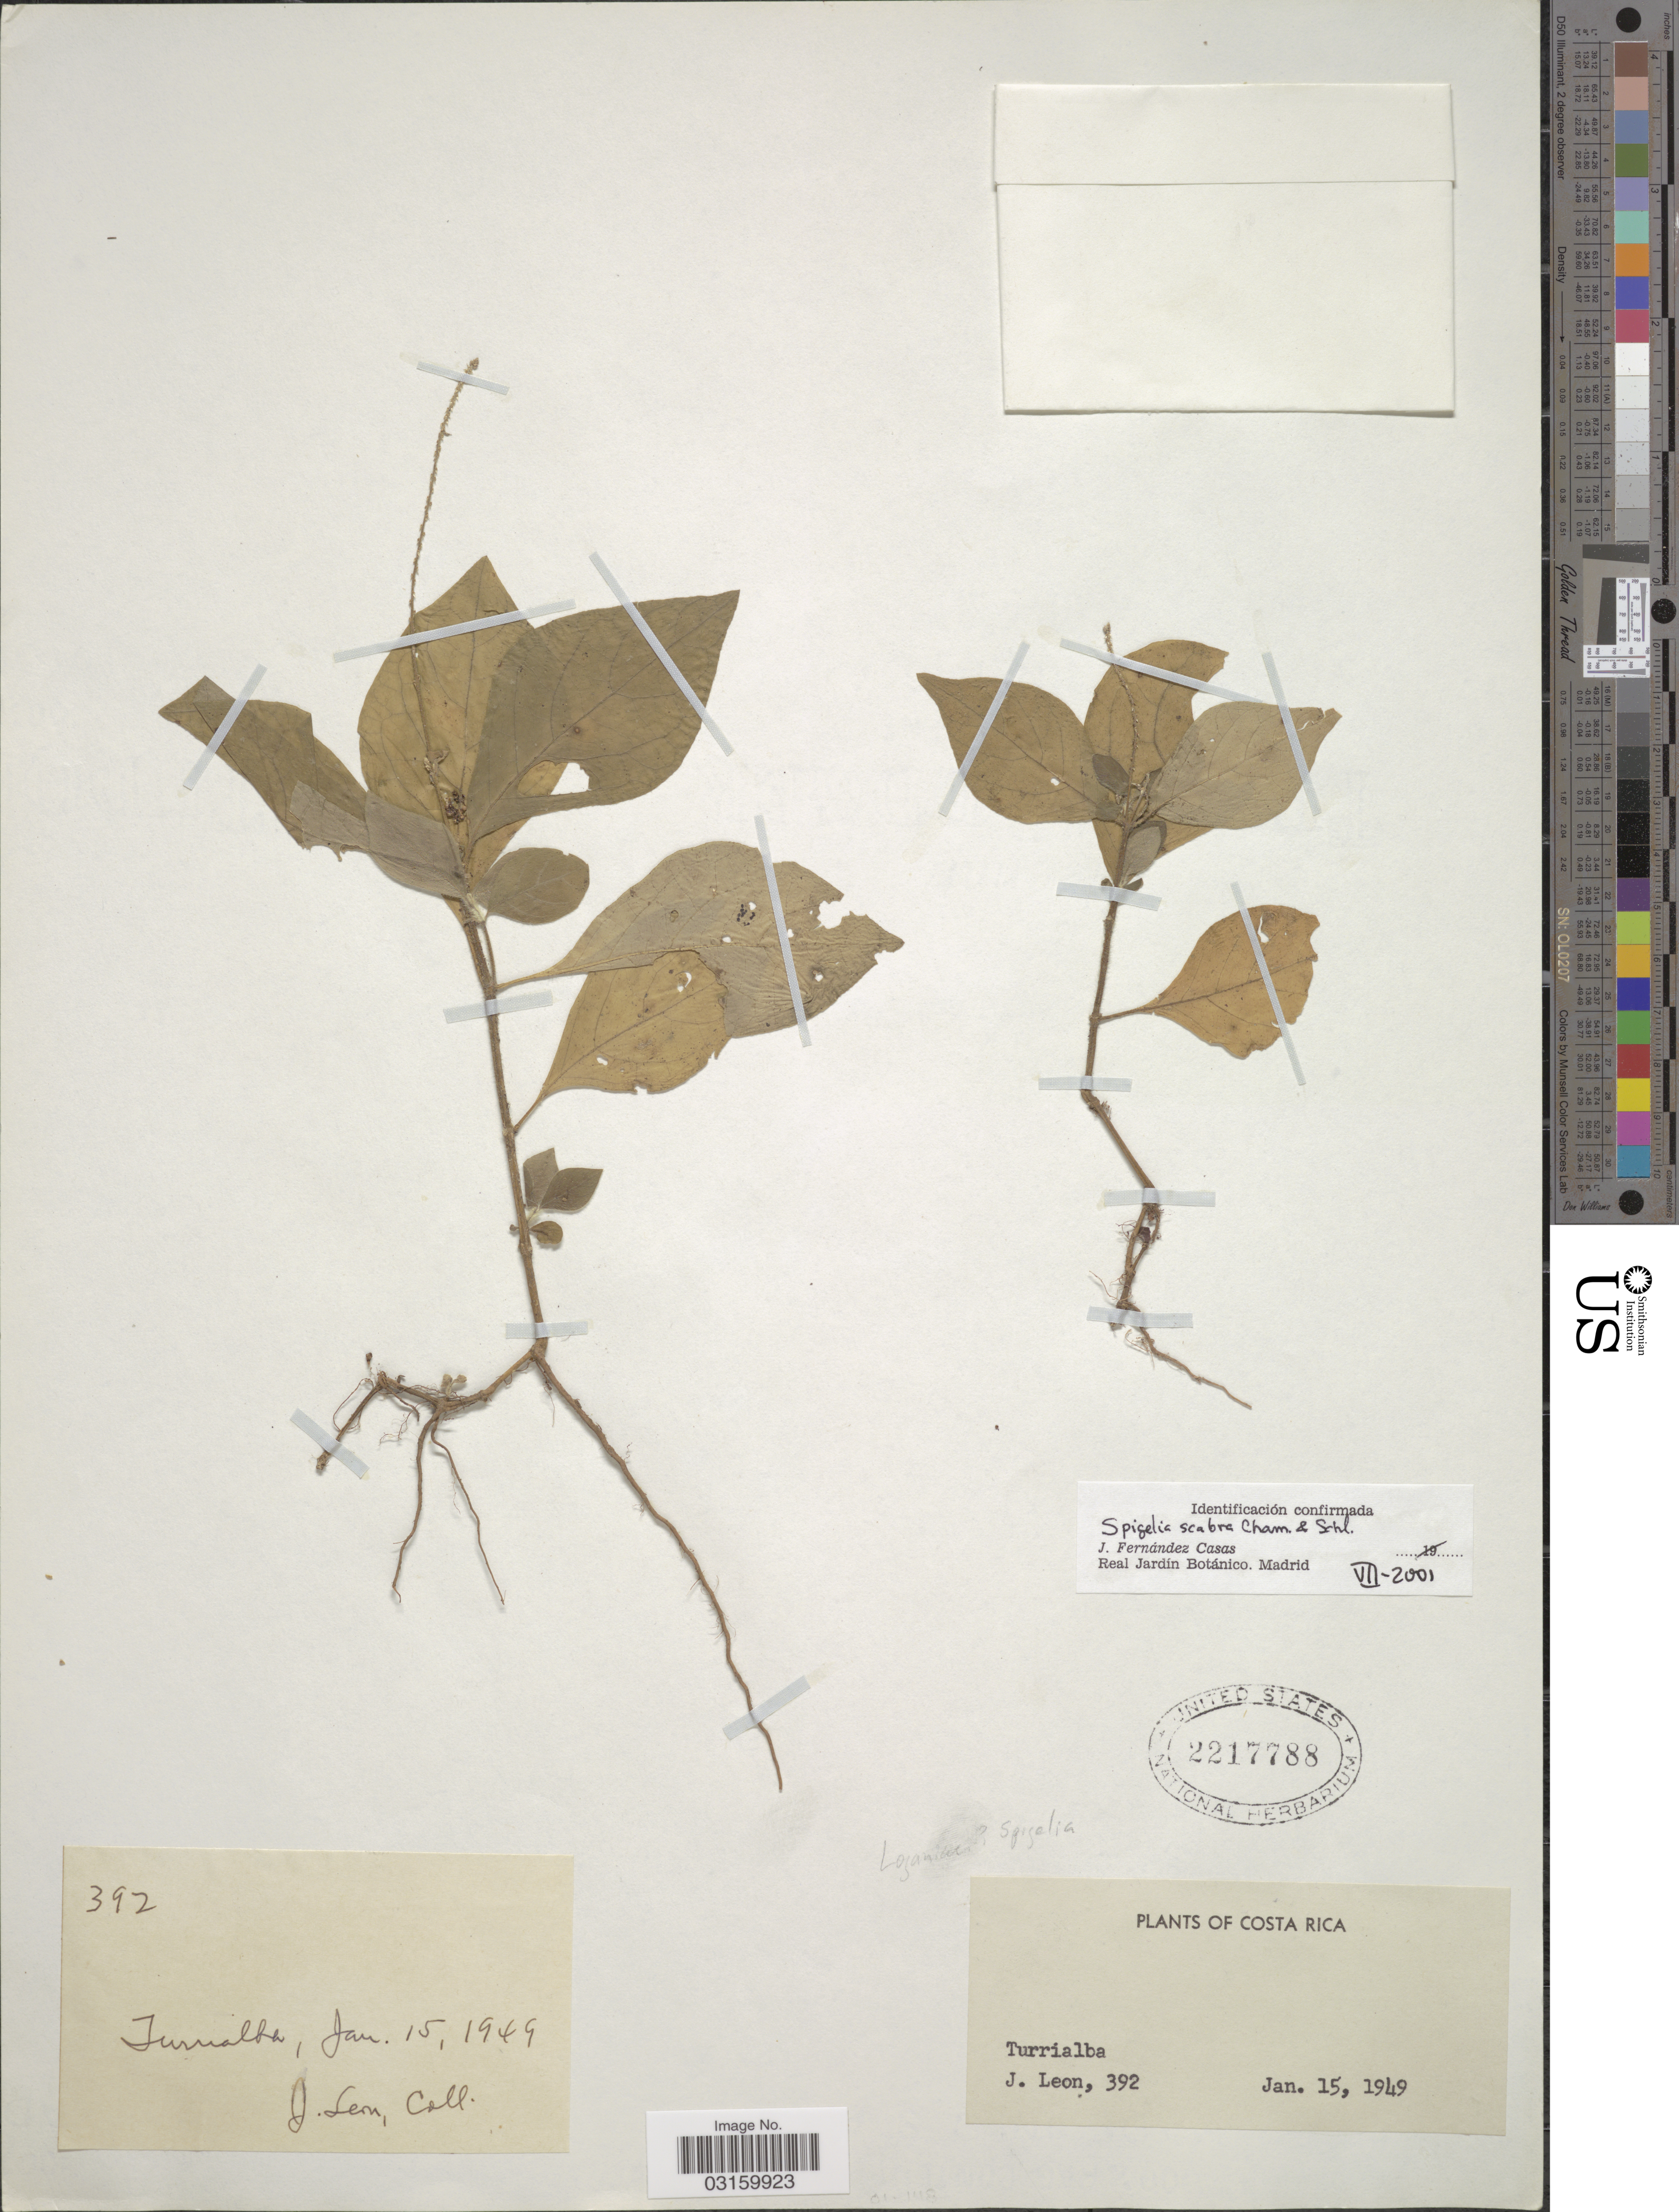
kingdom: Plantae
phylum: Tracheophyta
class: Magnoliopsida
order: Caryophyllales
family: Amaranthaceae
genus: Cyathula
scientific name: Cyathula prostrata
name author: (L.) Blume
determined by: Grayum, M. H., (MO MO)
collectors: J. León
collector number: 392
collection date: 1949-01-15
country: Costa Rica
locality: Turrialba.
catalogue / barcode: US 2217788